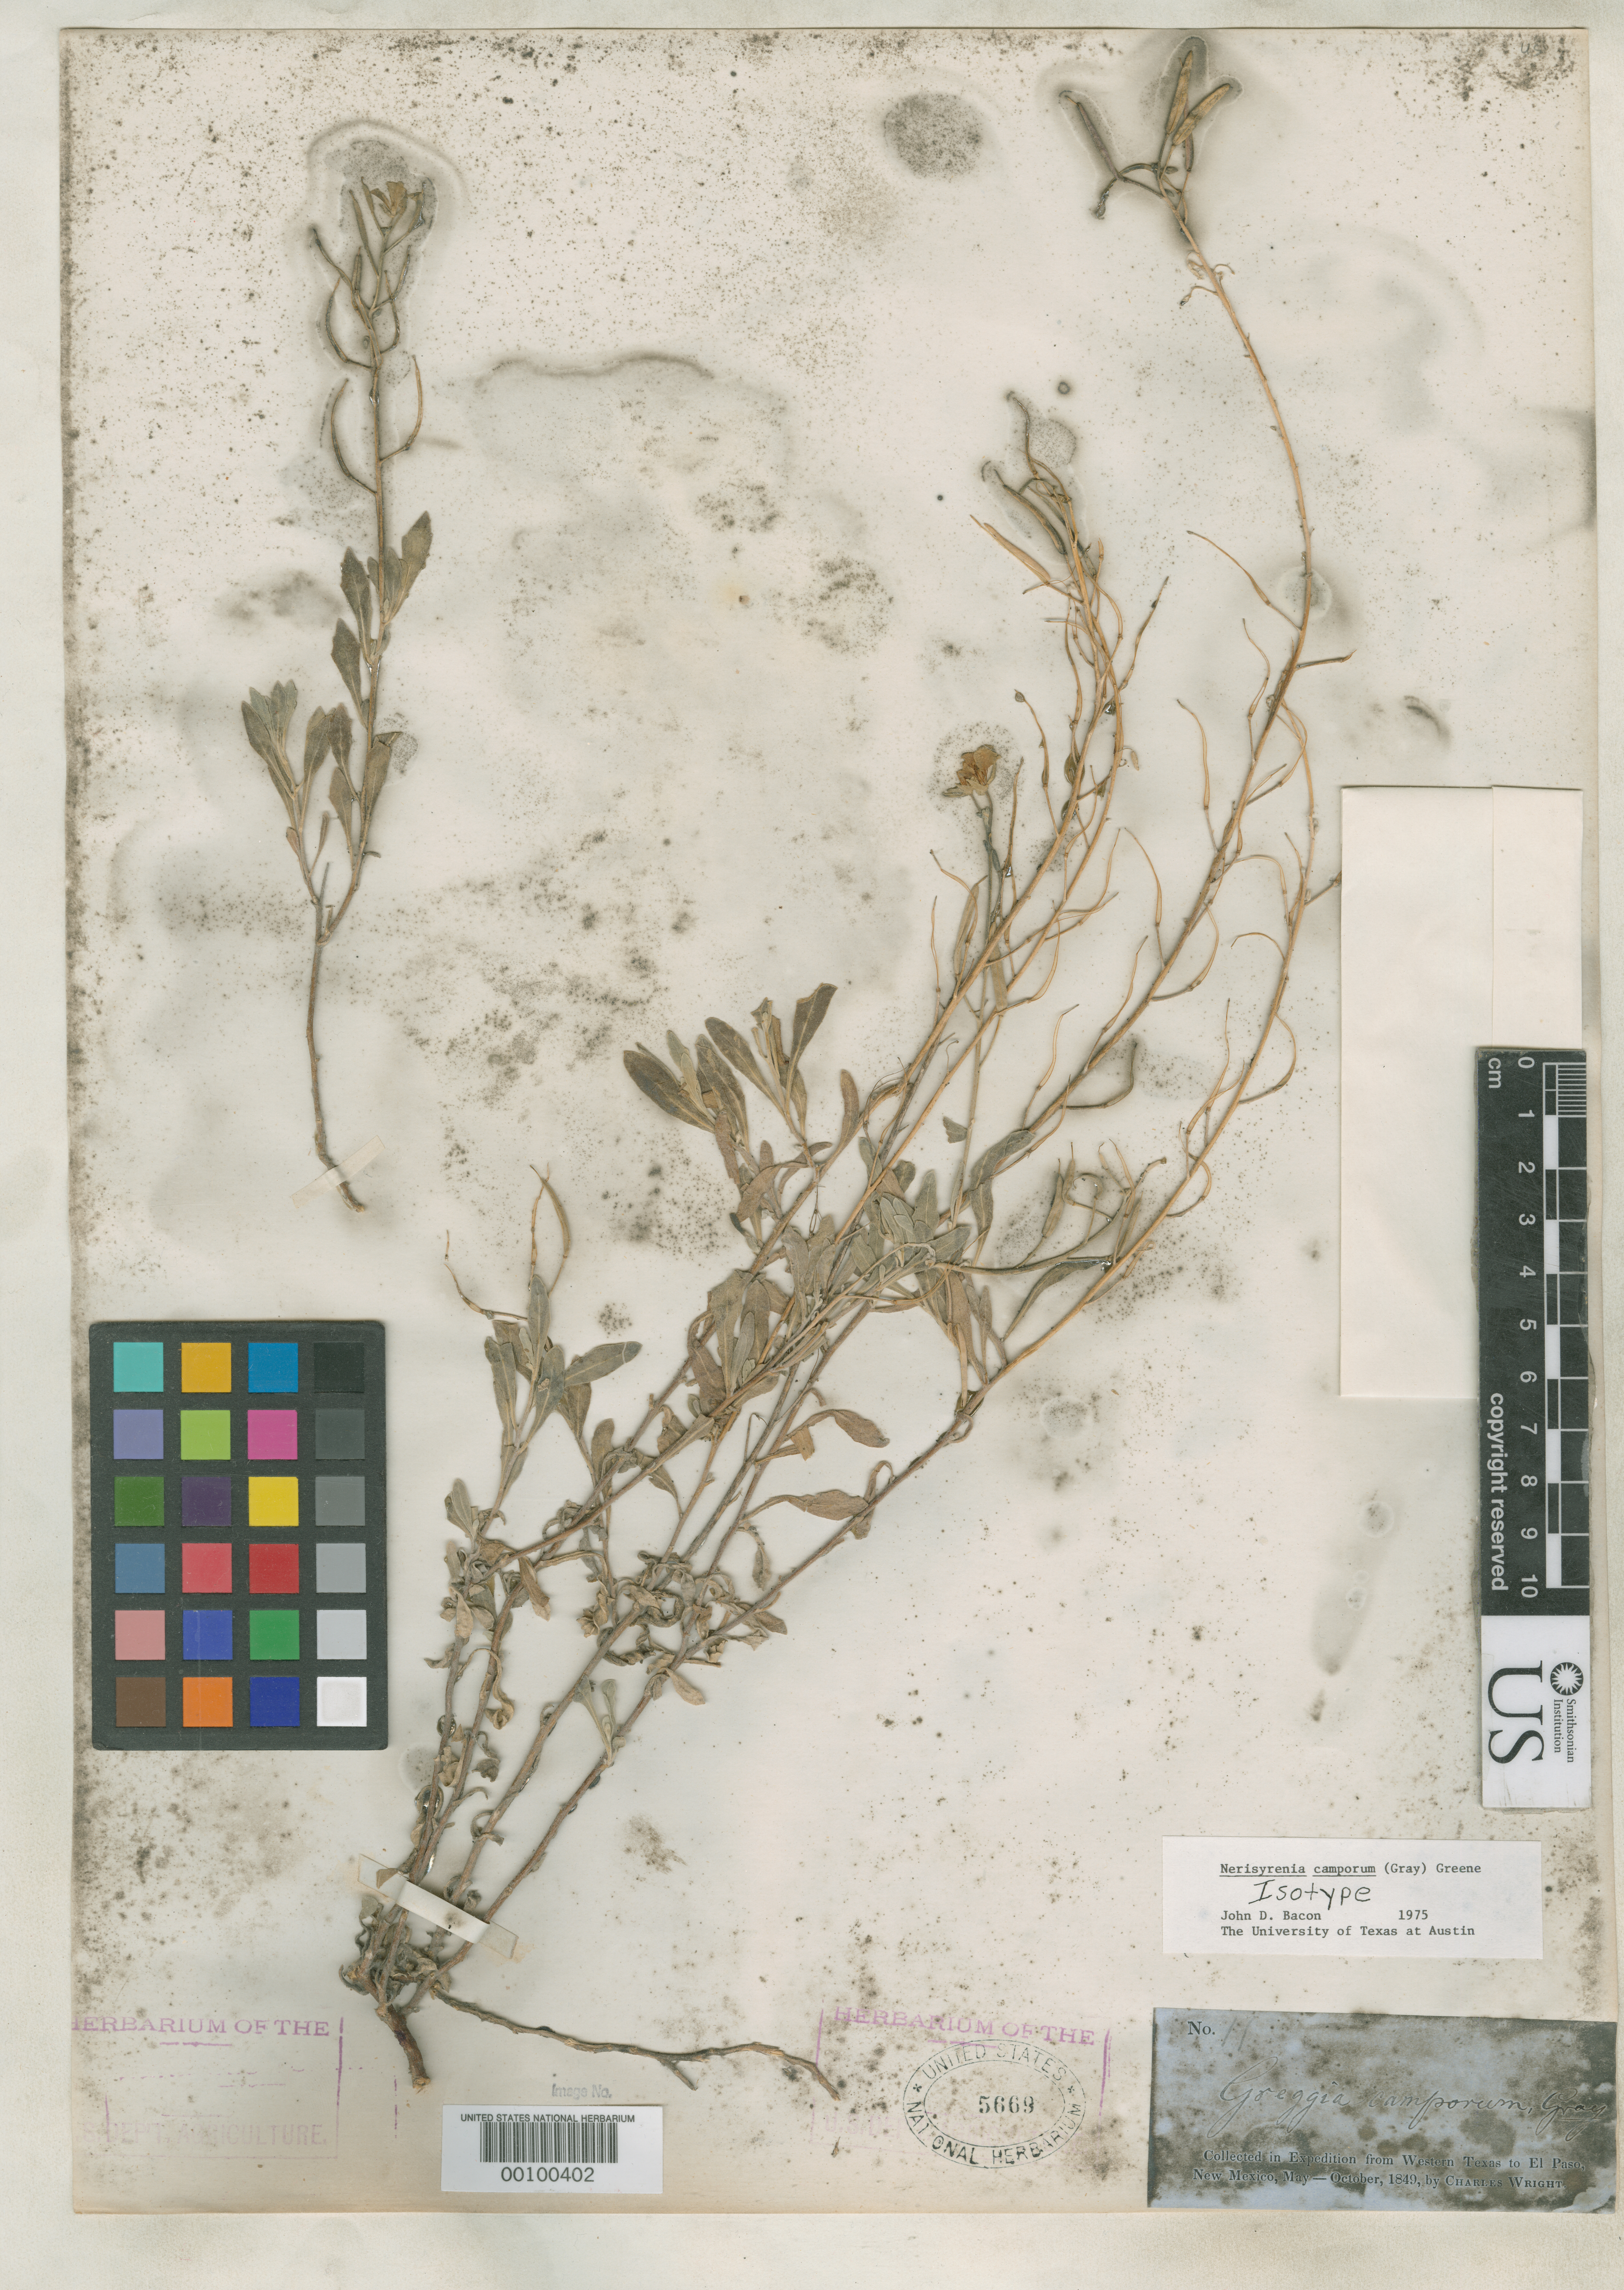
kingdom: Plantae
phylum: Tracheophyta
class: Magnoliopsida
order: Brassicales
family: Brassicaceae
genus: Greggia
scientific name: Greggia camporum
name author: A. Gray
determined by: Bacon, J. D.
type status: Isolectotype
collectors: C. Wright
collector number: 11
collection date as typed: May 1849 to -- Oct 1849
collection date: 1849-05/1849-10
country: United States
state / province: Texas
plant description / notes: Protologue, "High prairies and calcareous hills, at the head of the San Felipe, July (in flower & fruit). Wright 11. Also gathered, some years since, "west of Parras" in Cohahuila, and later at Cerros Bravos, by Dr. Josiah Gregg."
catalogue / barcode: US 5669